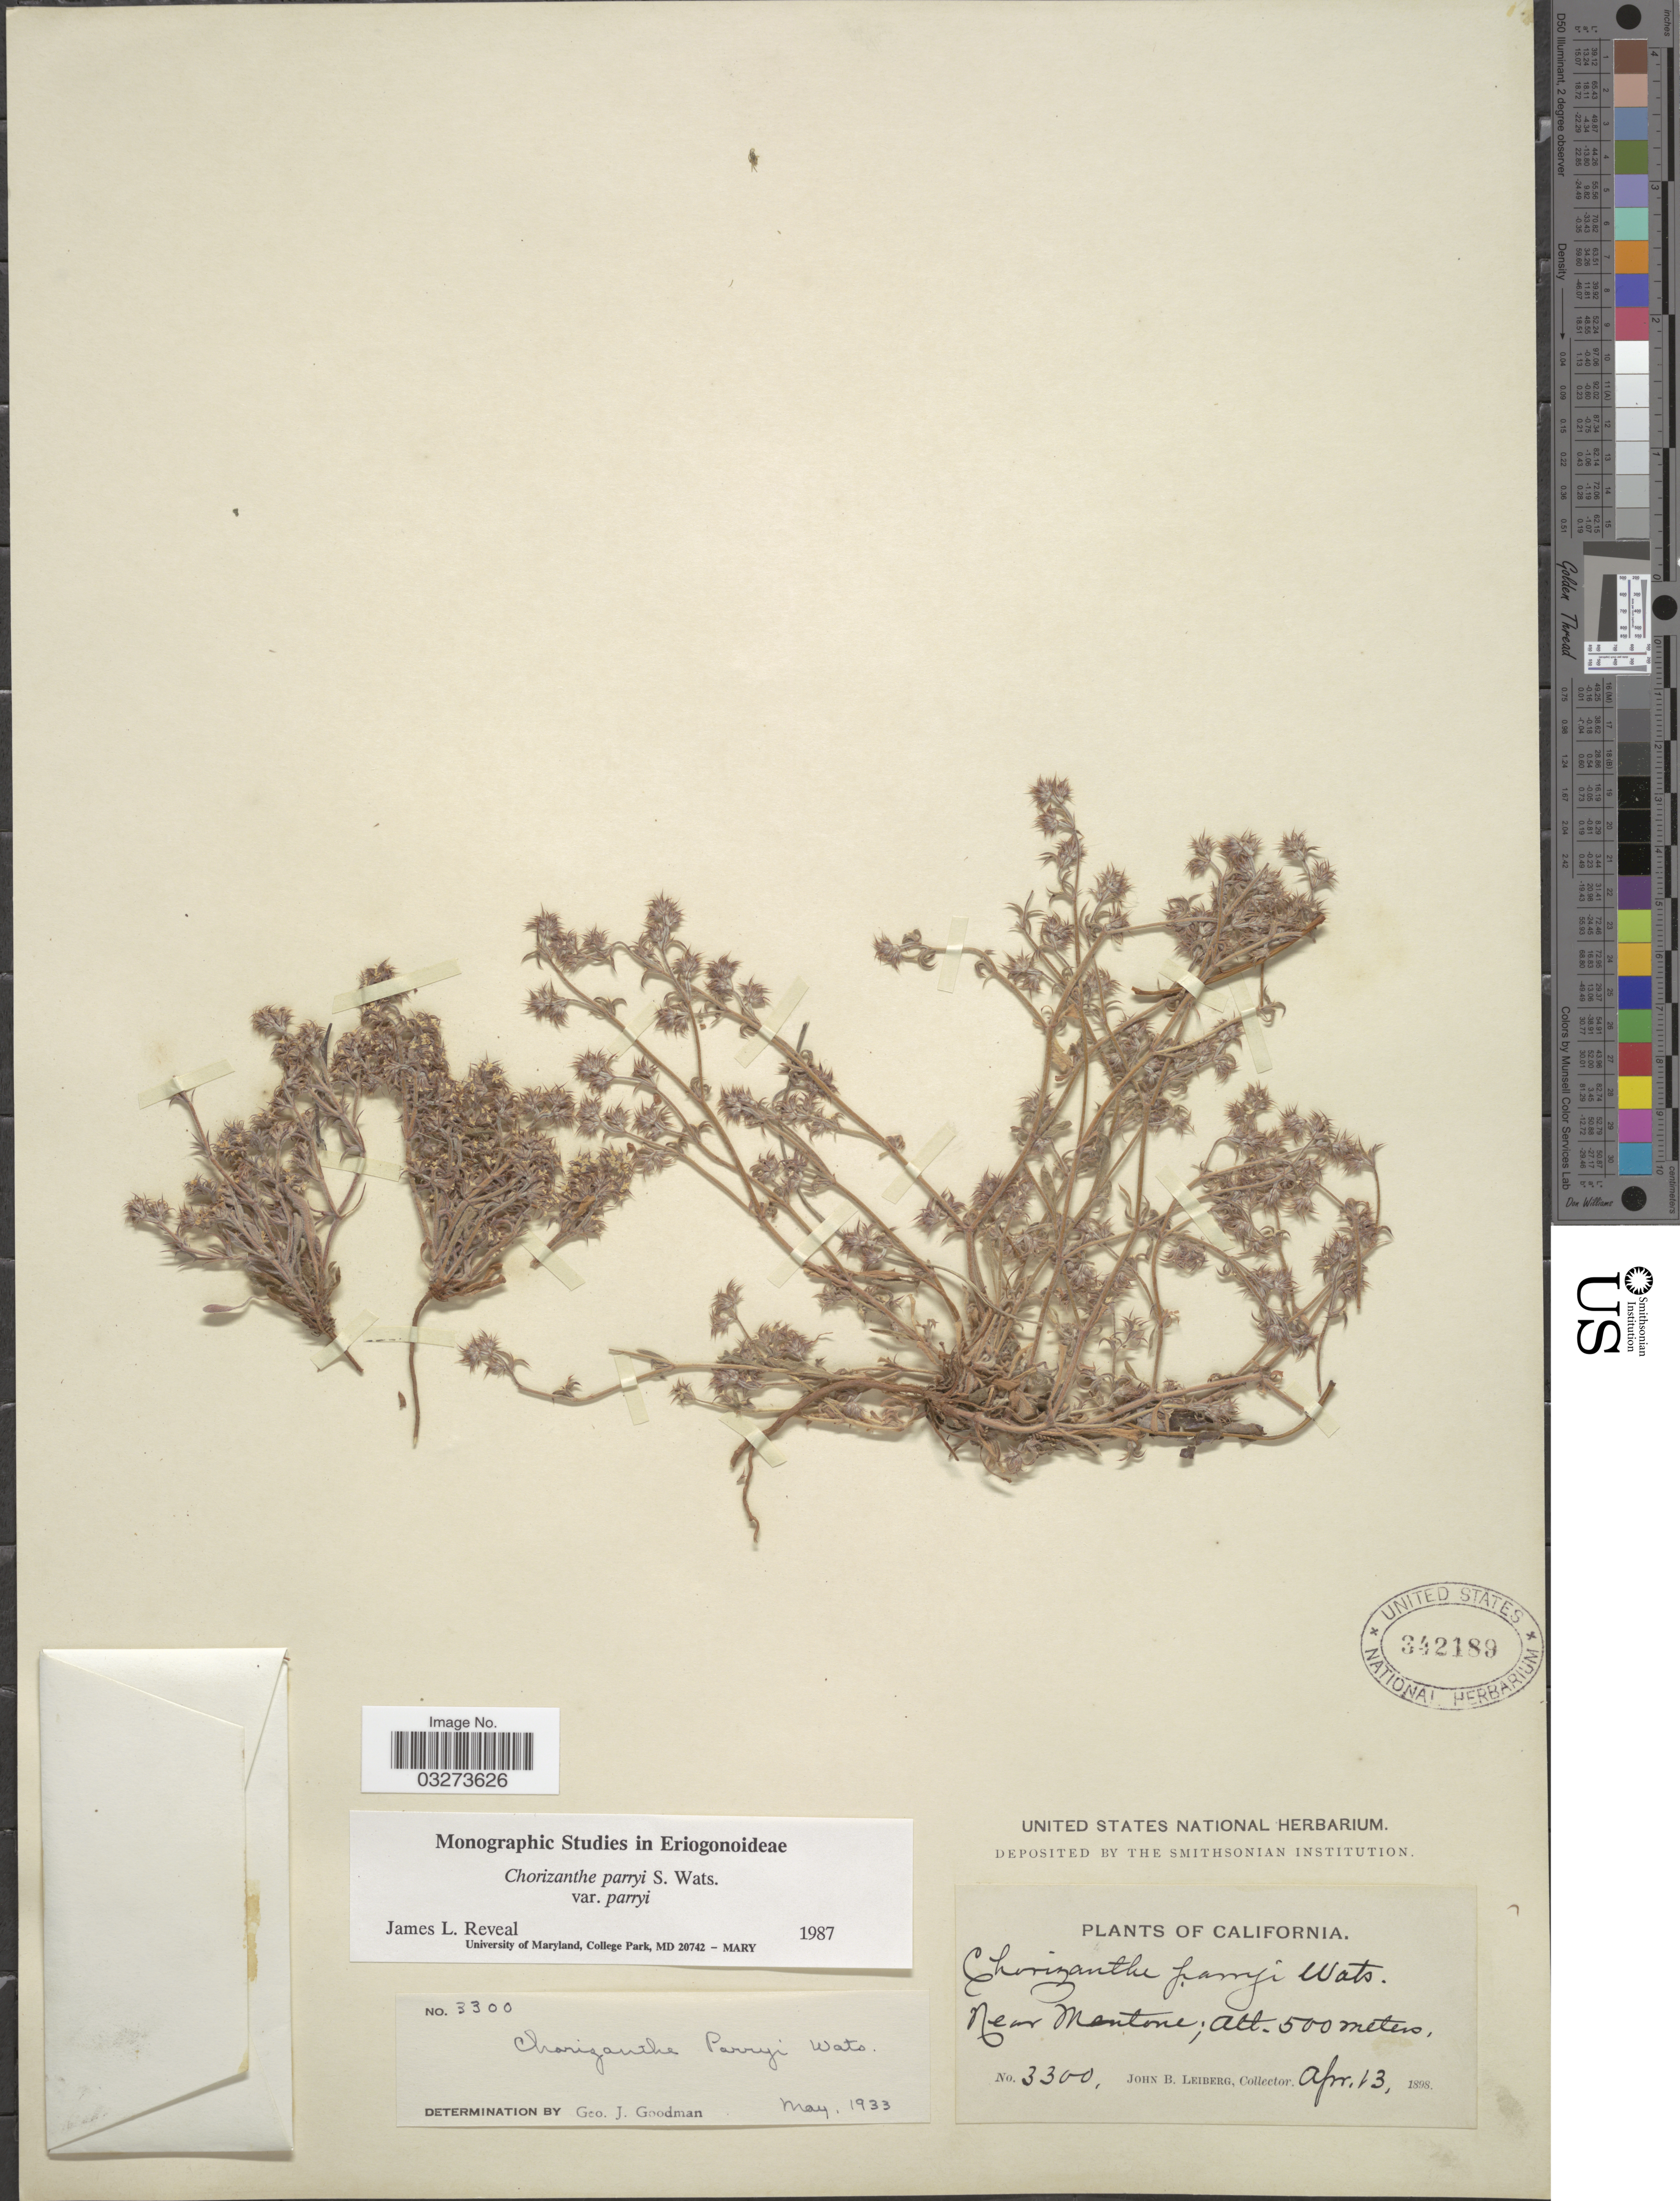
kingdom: Plantae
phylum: Tracheophyta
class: Magnoliopsida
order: Caryophyllales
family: Polygonaceae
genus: Chorizanthe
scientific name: Chorizanthe parryi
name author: S. Watson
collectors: J. B. Leiberg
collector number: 3300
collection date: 1898-04-13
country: United States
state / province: California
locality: Near Mentone.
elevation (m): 500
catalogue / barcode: US 342189